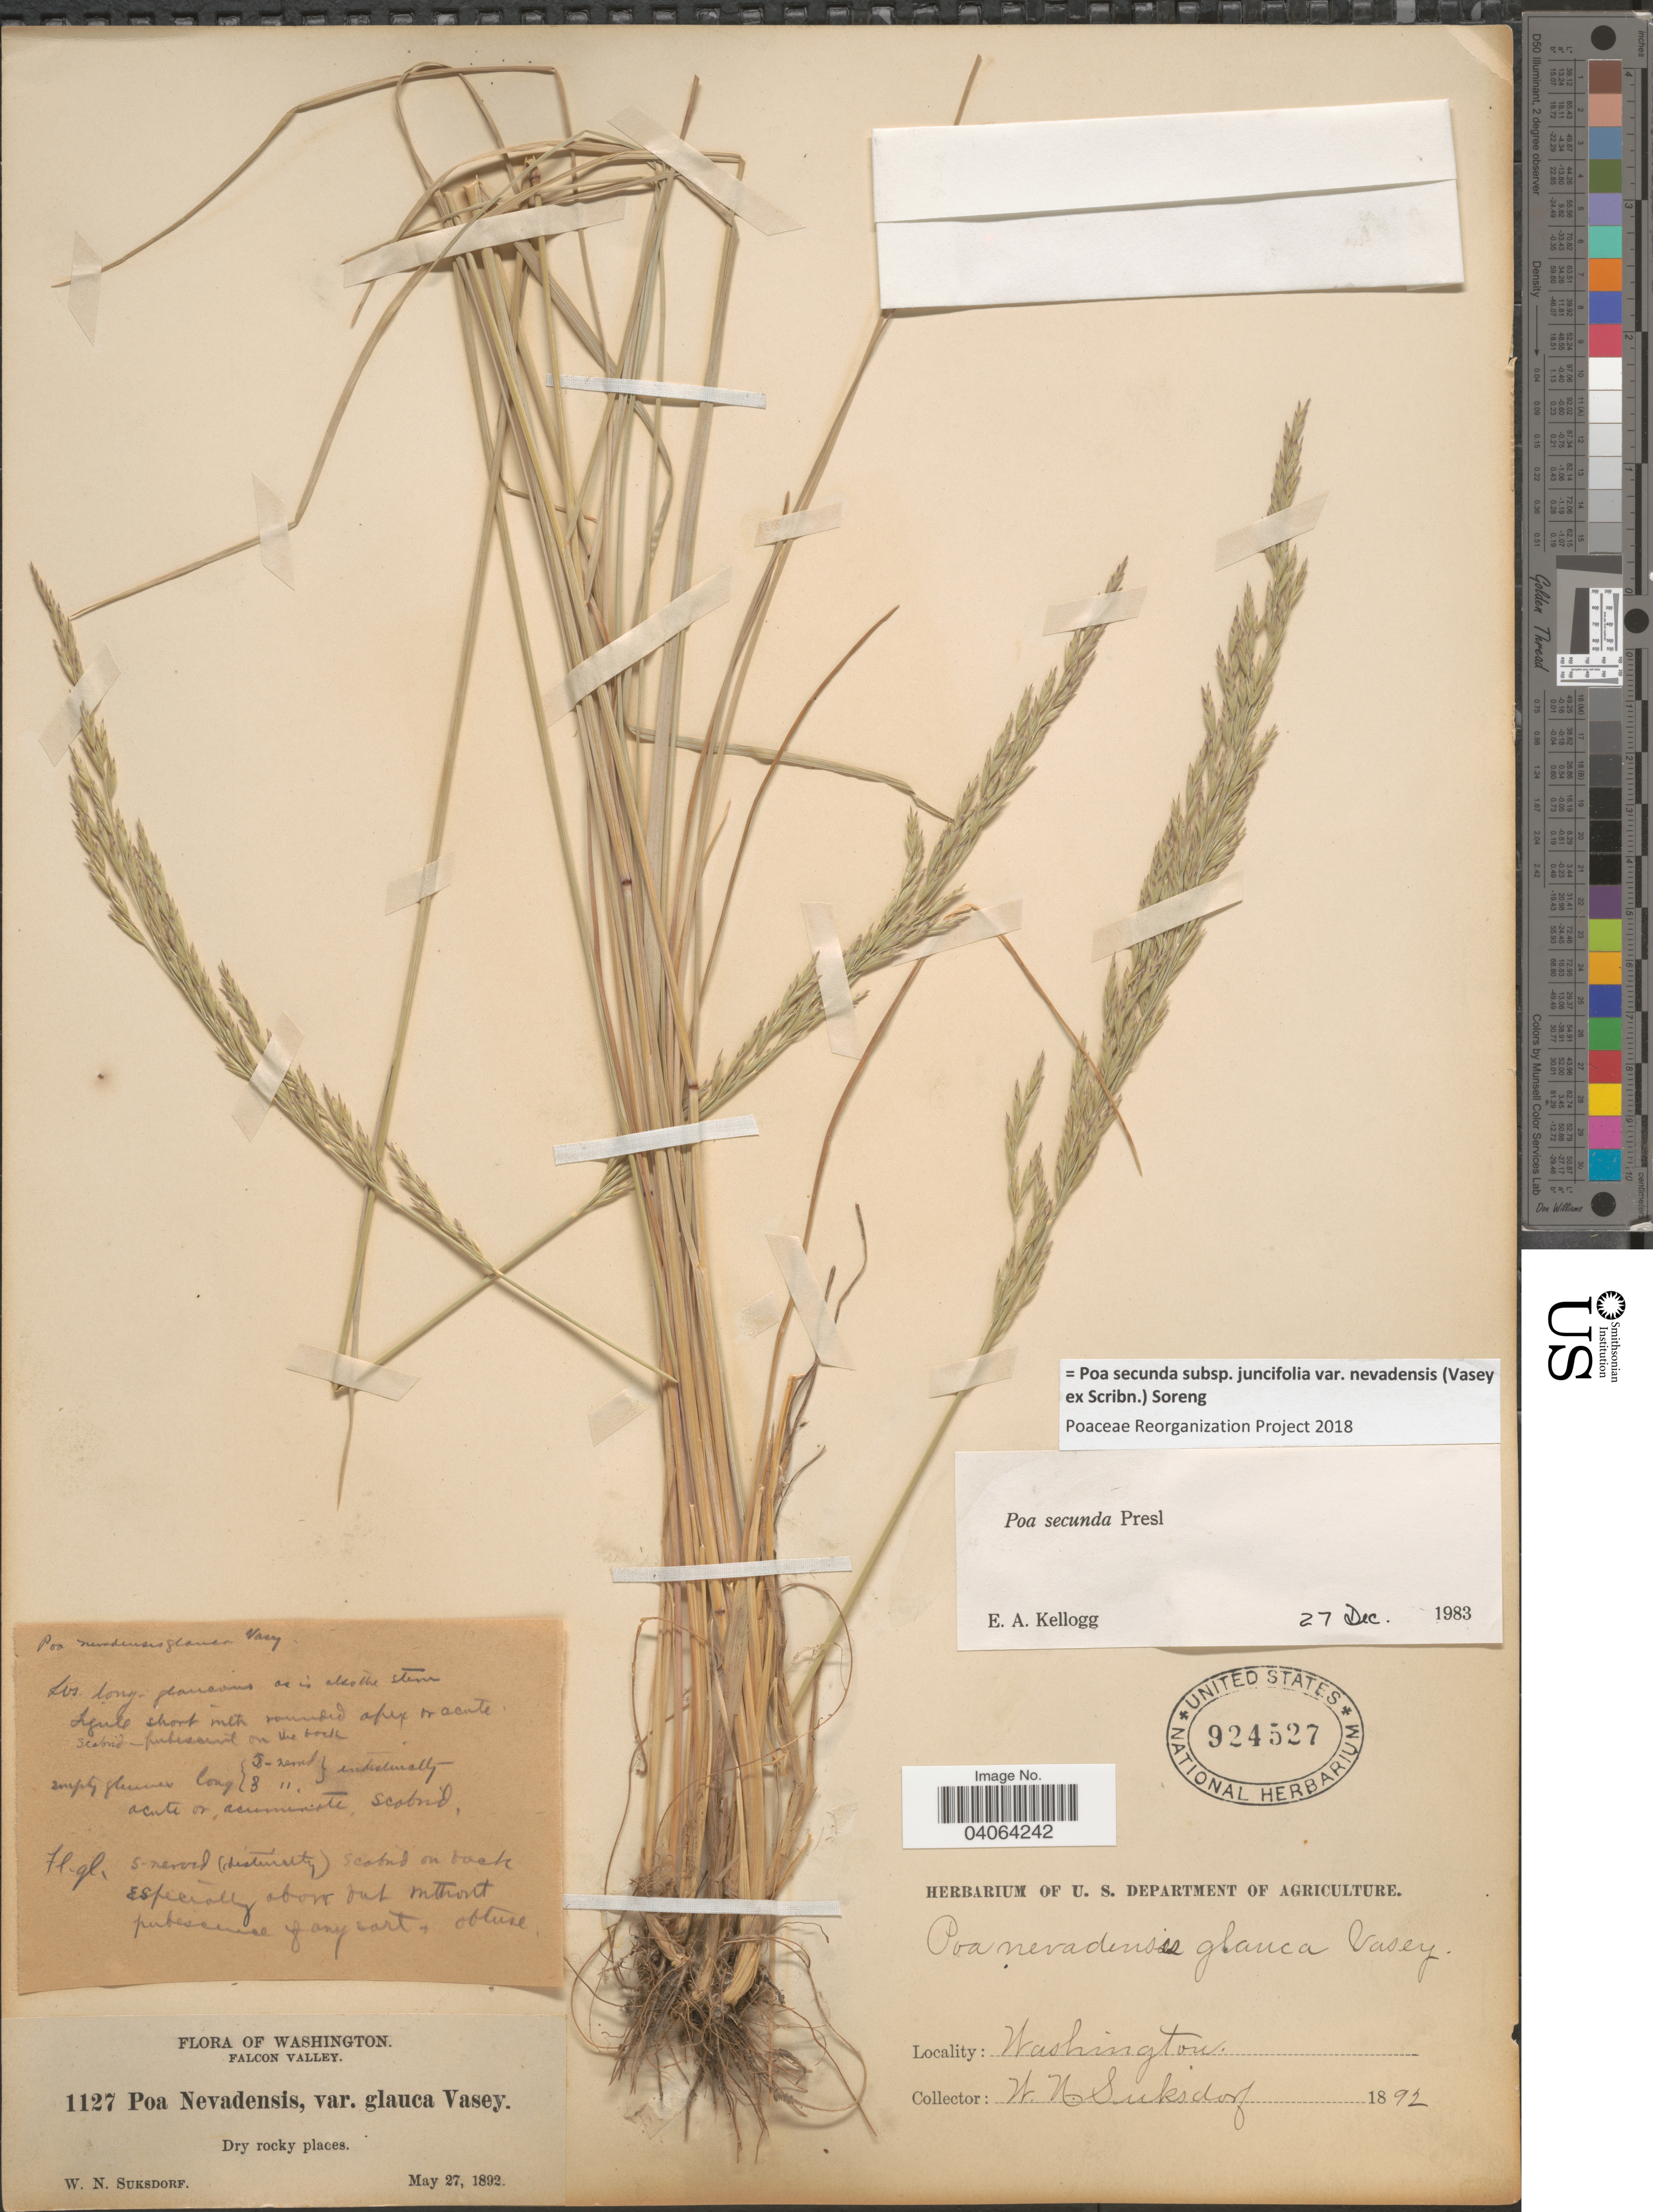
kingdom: Plantae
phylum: Tracheophyta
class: Liliopsida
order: Poales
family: Poaceae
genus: Poa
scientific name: Poa secunda subsp. juncifolia var. nevadensis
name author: (Vasey ex Scribn.) Soreng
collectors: W. N. Suksdorf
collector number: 1127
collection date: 1892-05-27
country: United States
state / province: Washington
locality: Falcon Valley.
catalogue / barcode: US 924527